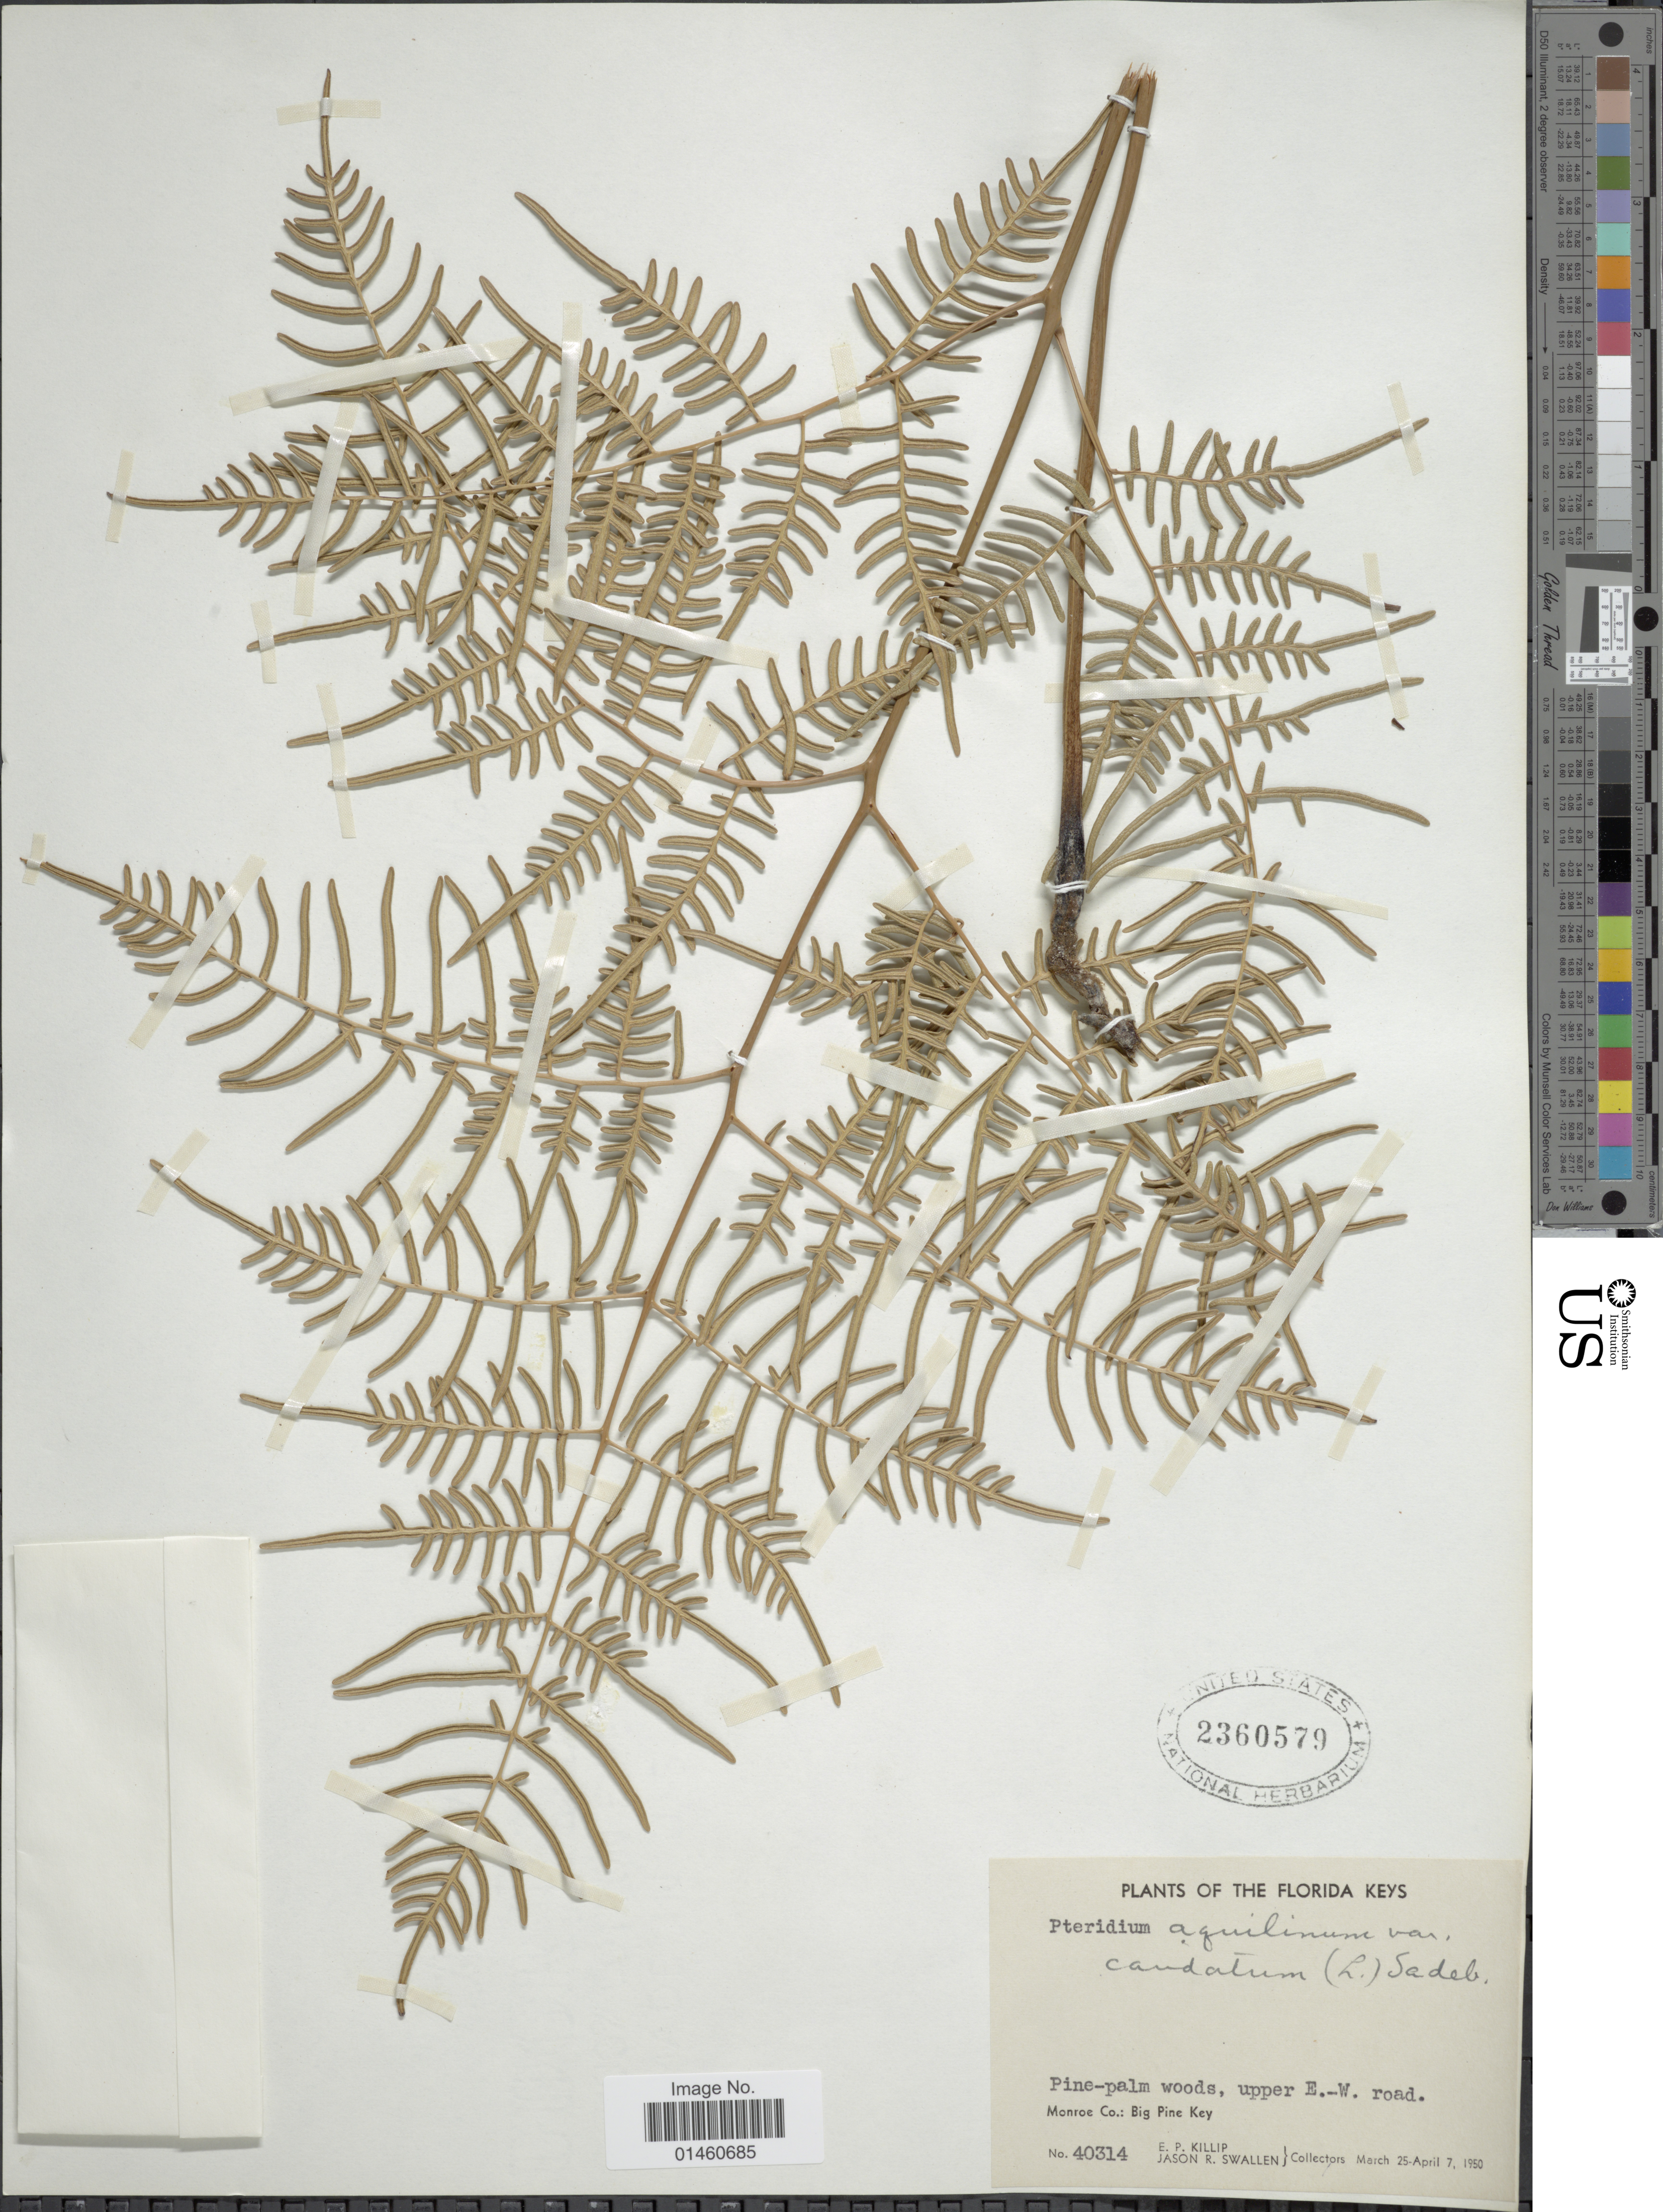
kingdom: Plantae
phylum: Tracheophyta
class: Polypodiopsida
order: Polypodiales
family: Dennstaedtiaceae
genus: Pteridium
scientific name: Pteridium caudatum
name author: (L.) Maxon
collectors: E. P. Killip & J. R. Swallen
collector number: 40314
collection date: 1950-03-25/1950-04-07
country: United States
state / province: Florida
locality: Florida Keys, upper E.-W. road, Monroe Co.: Big Pine Key.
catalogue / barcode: US 2360579